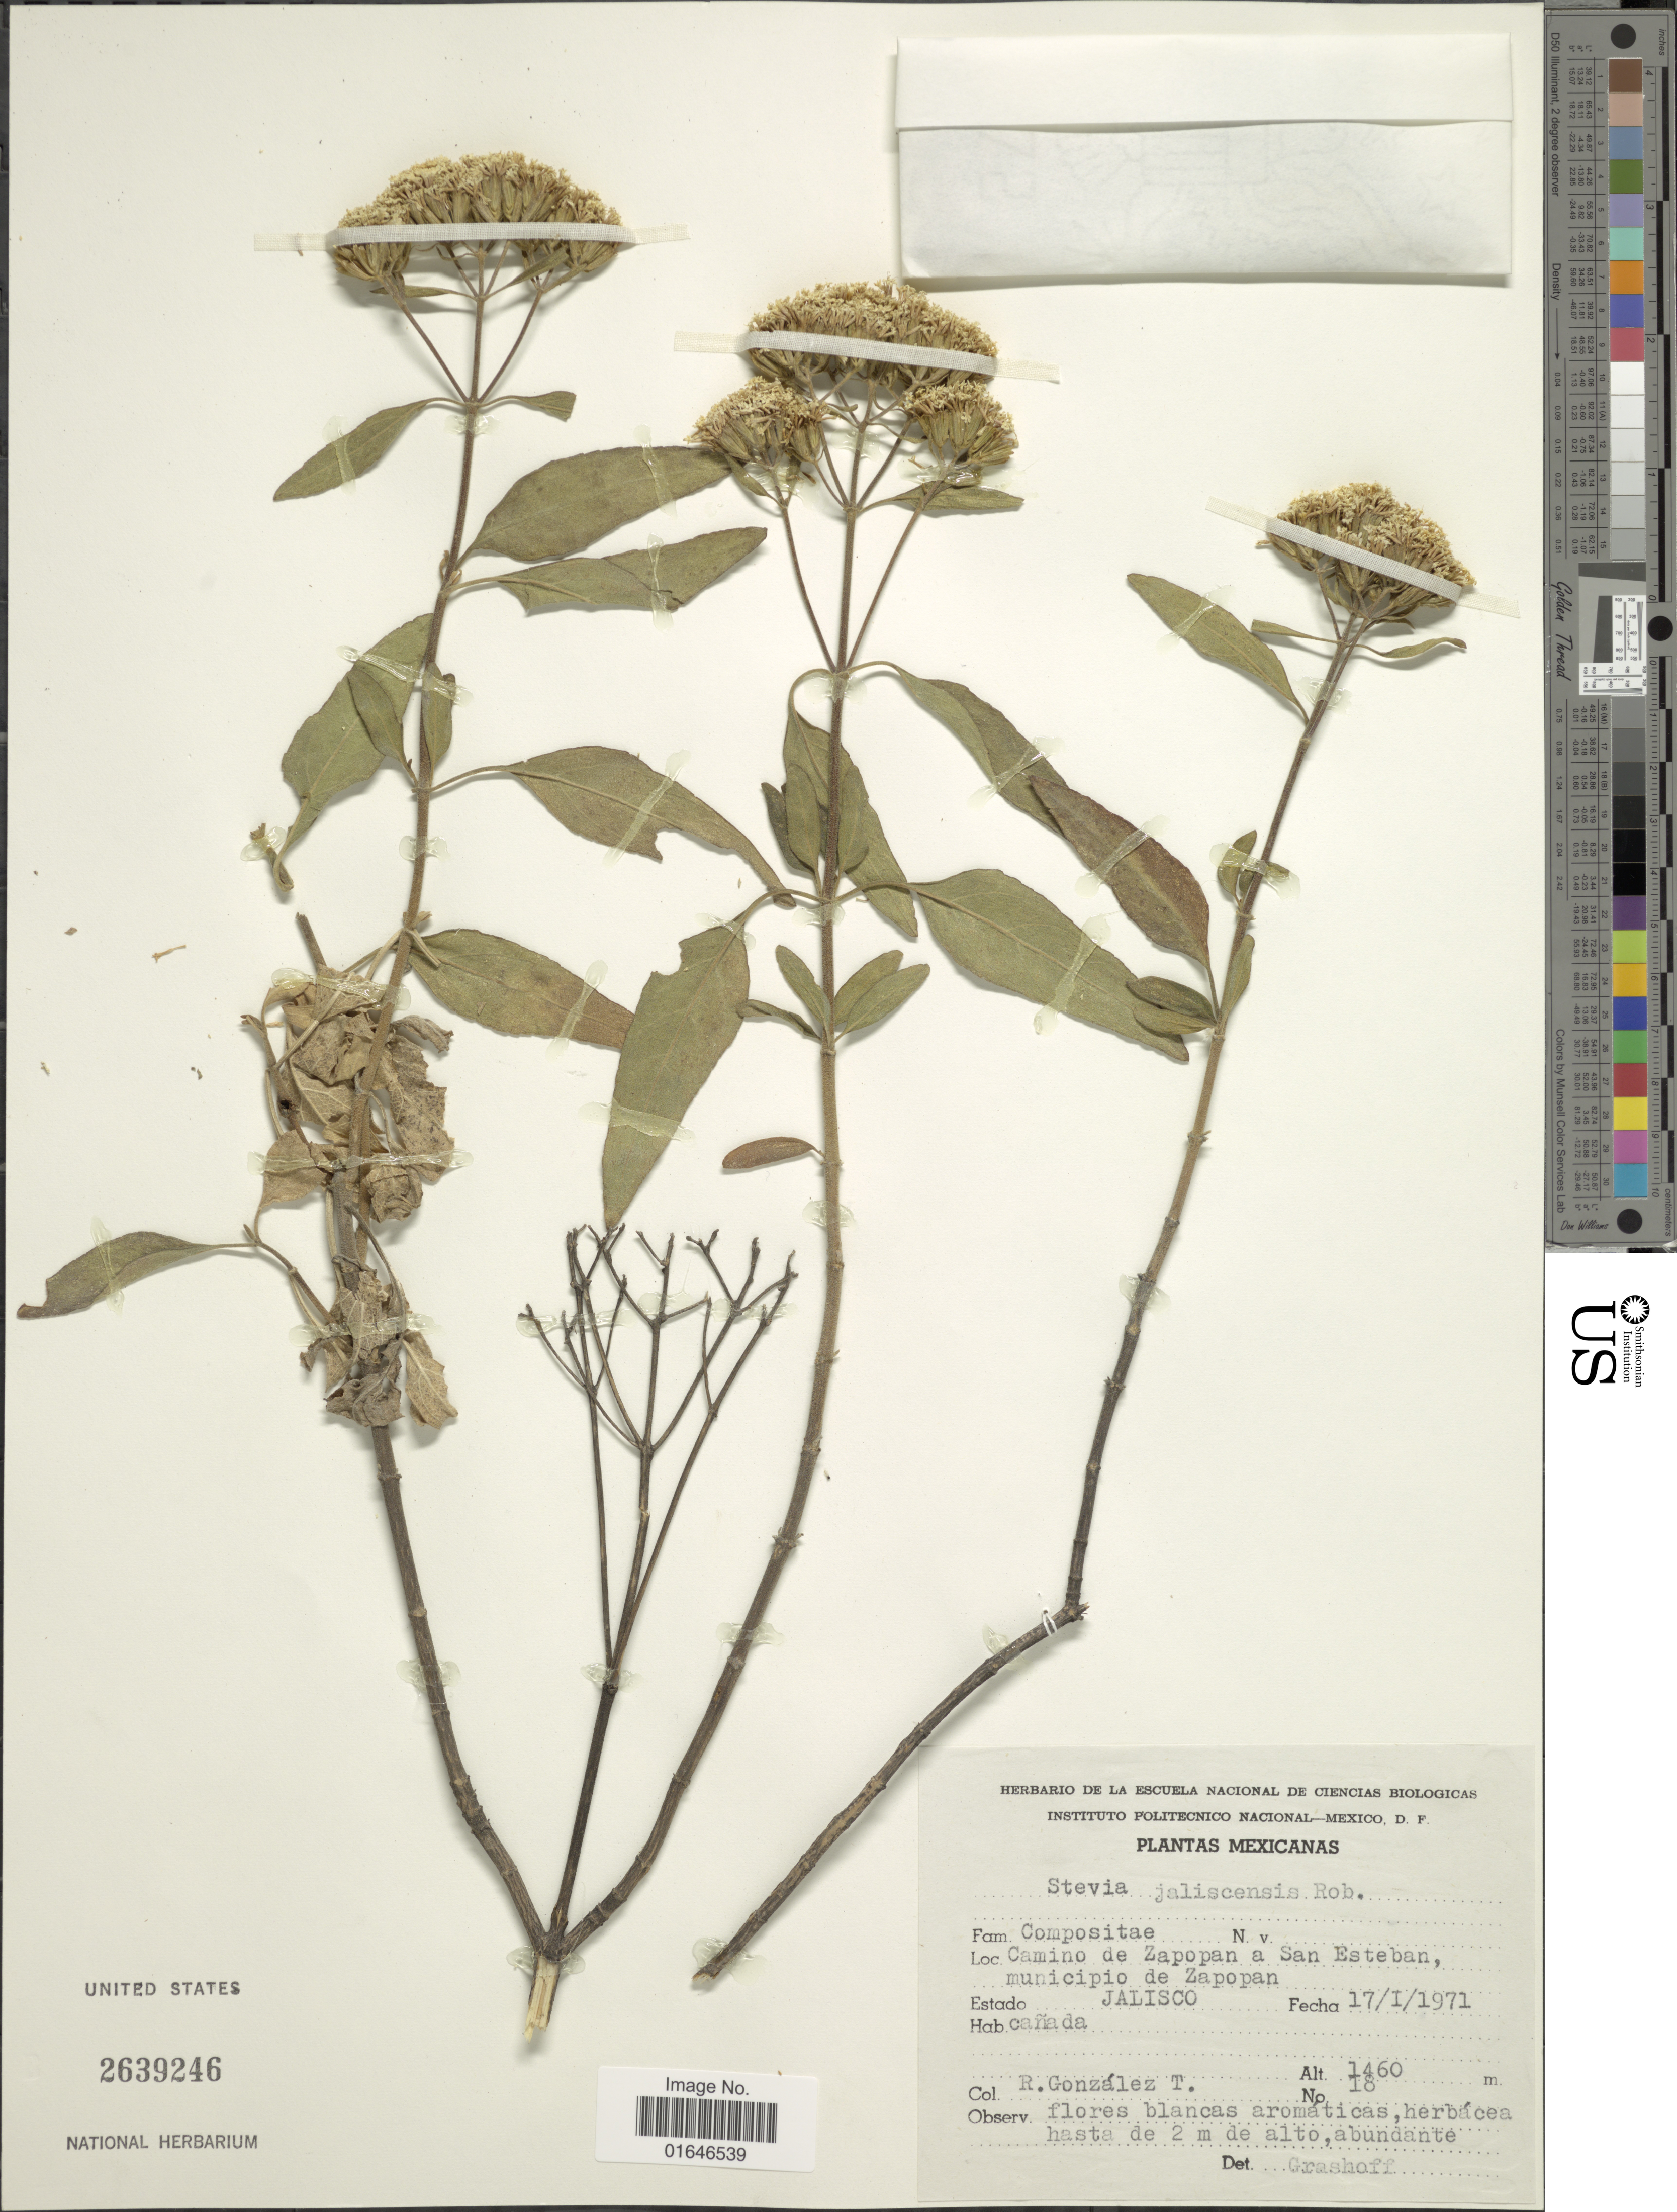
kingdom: Plantae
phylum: Tracheophyta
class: Magnoliopsida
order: Asterales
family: Asteraceae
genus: Stevia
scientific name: Stevia jaliscensis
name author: B.L. Rob.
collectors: R. Gonzalez T.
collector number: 18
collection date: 1971-01-17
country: Mexico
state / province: Jalisco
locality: Camino de Zapopan a San Esteban Minicipio de Zopopan.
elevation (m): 1460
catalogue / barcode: US 2639246